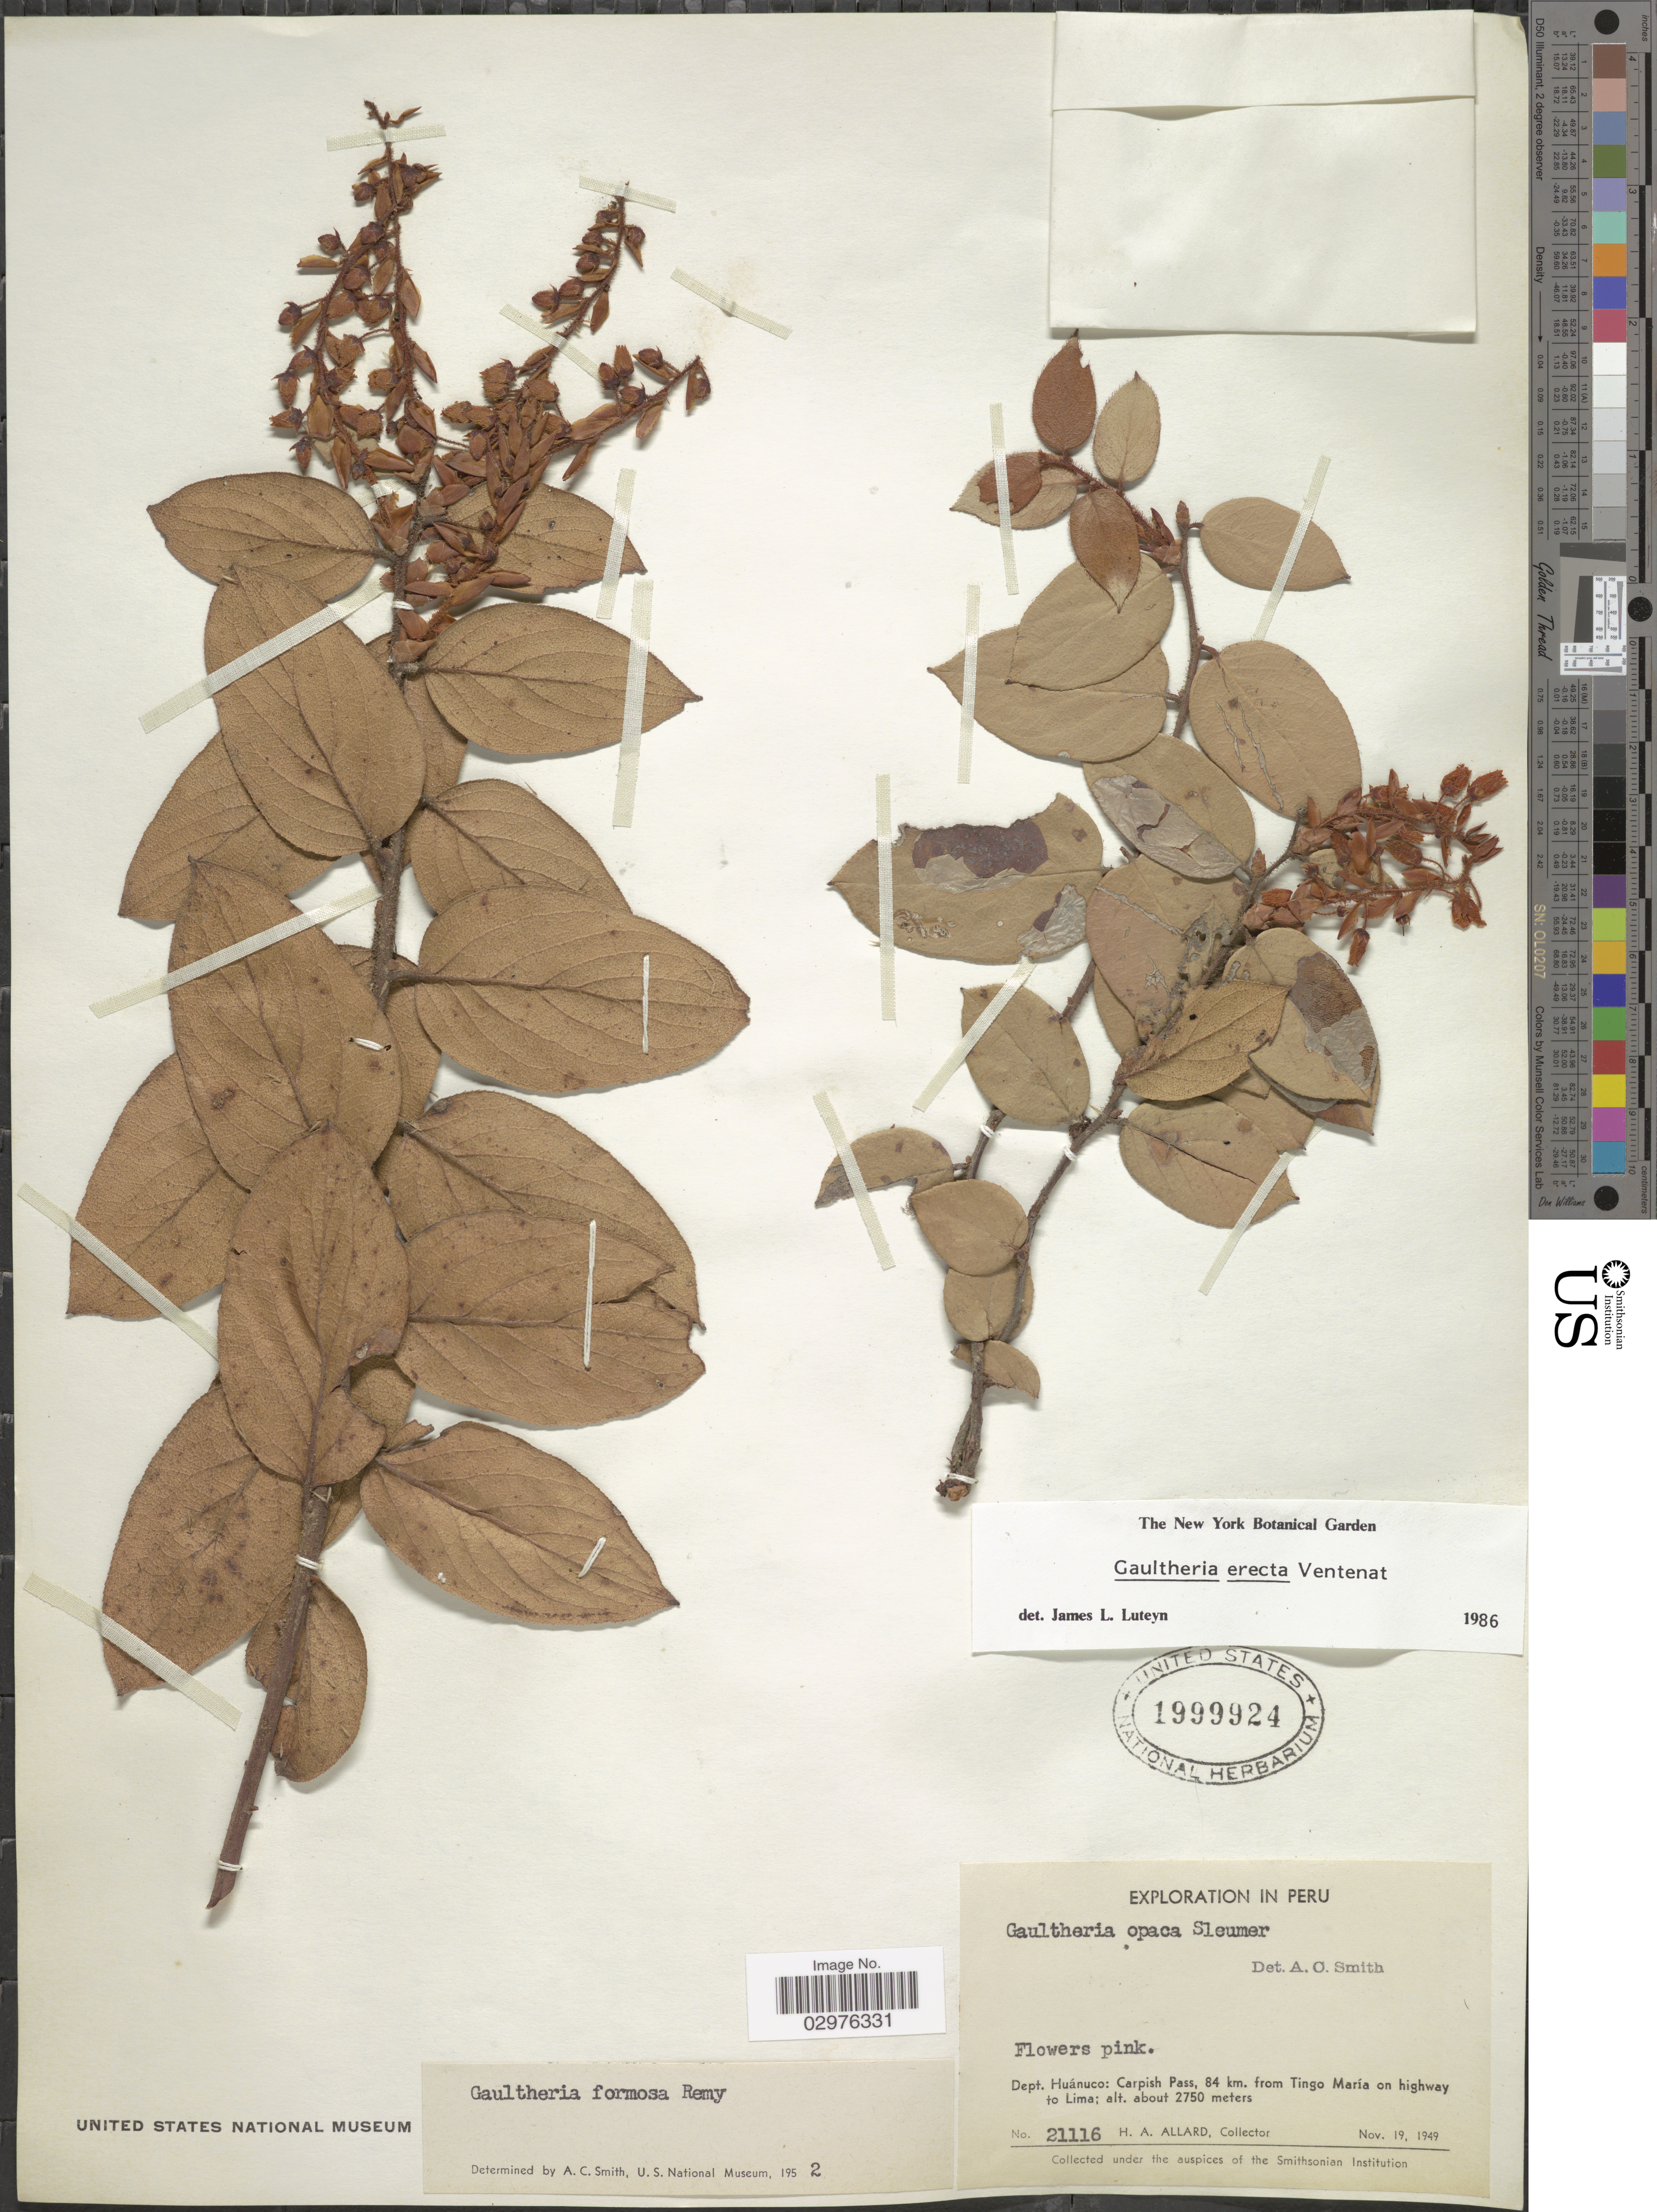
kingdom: Plantae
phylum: Tracheophyta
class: Magnoliopsida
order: Ericales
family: Ericaceae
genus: Gaultheria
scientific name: Gaultheria erecta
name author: Vent.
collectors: H. A. Allard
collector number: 21116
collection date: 1949-11-19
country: Peru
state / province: Huánuco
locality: Dept. Huánuco: Carpish Pass, 84 km. from Tingo María on highway to Lima.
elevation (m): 2750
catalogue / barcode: US 1999924